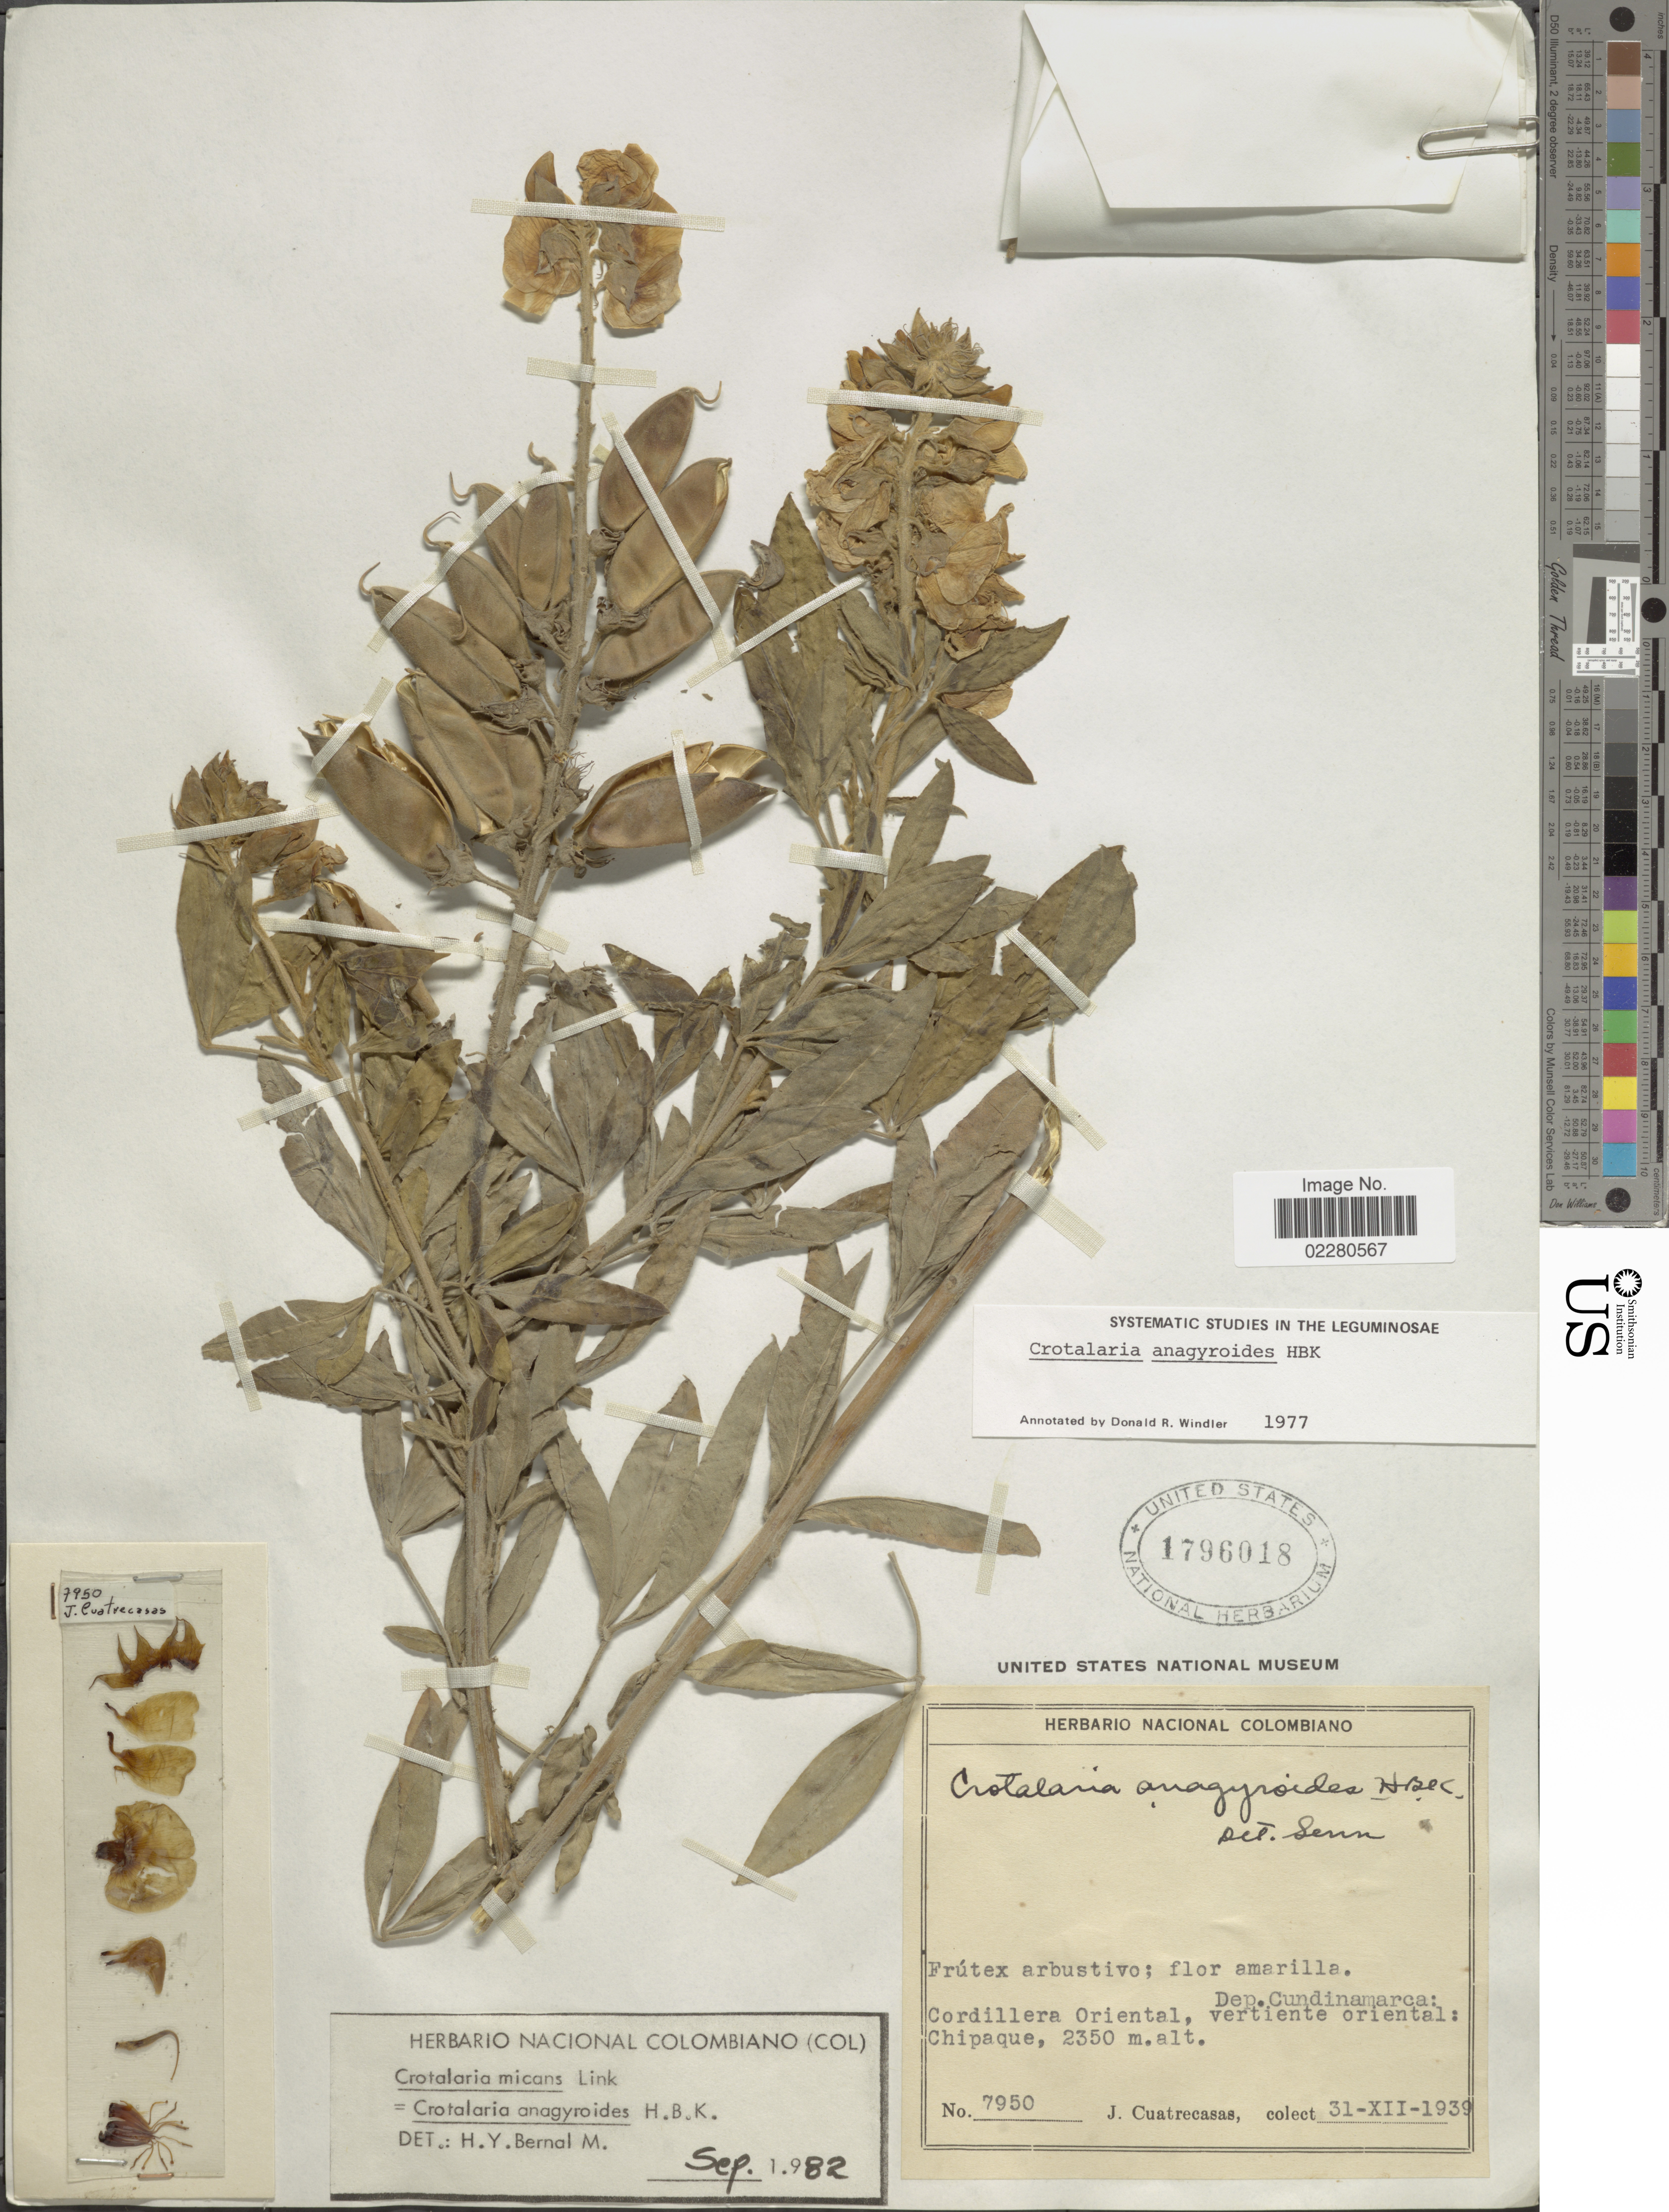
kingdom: Plantae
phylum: Tracheophyta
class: Magnoliopsida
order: Fabales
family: Fabaceae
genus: Crotalaria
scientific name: Crotalaria anagyroides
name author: Kunth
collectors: J. Cuatrecasas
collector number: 7950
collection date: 1939-12-31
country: Colombia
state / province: Cundinamarca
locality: Dep. Cundinamarca: Cordillera Orienta, vertiente oriental: Chipaque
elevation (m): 2350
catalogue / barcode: US 1796018